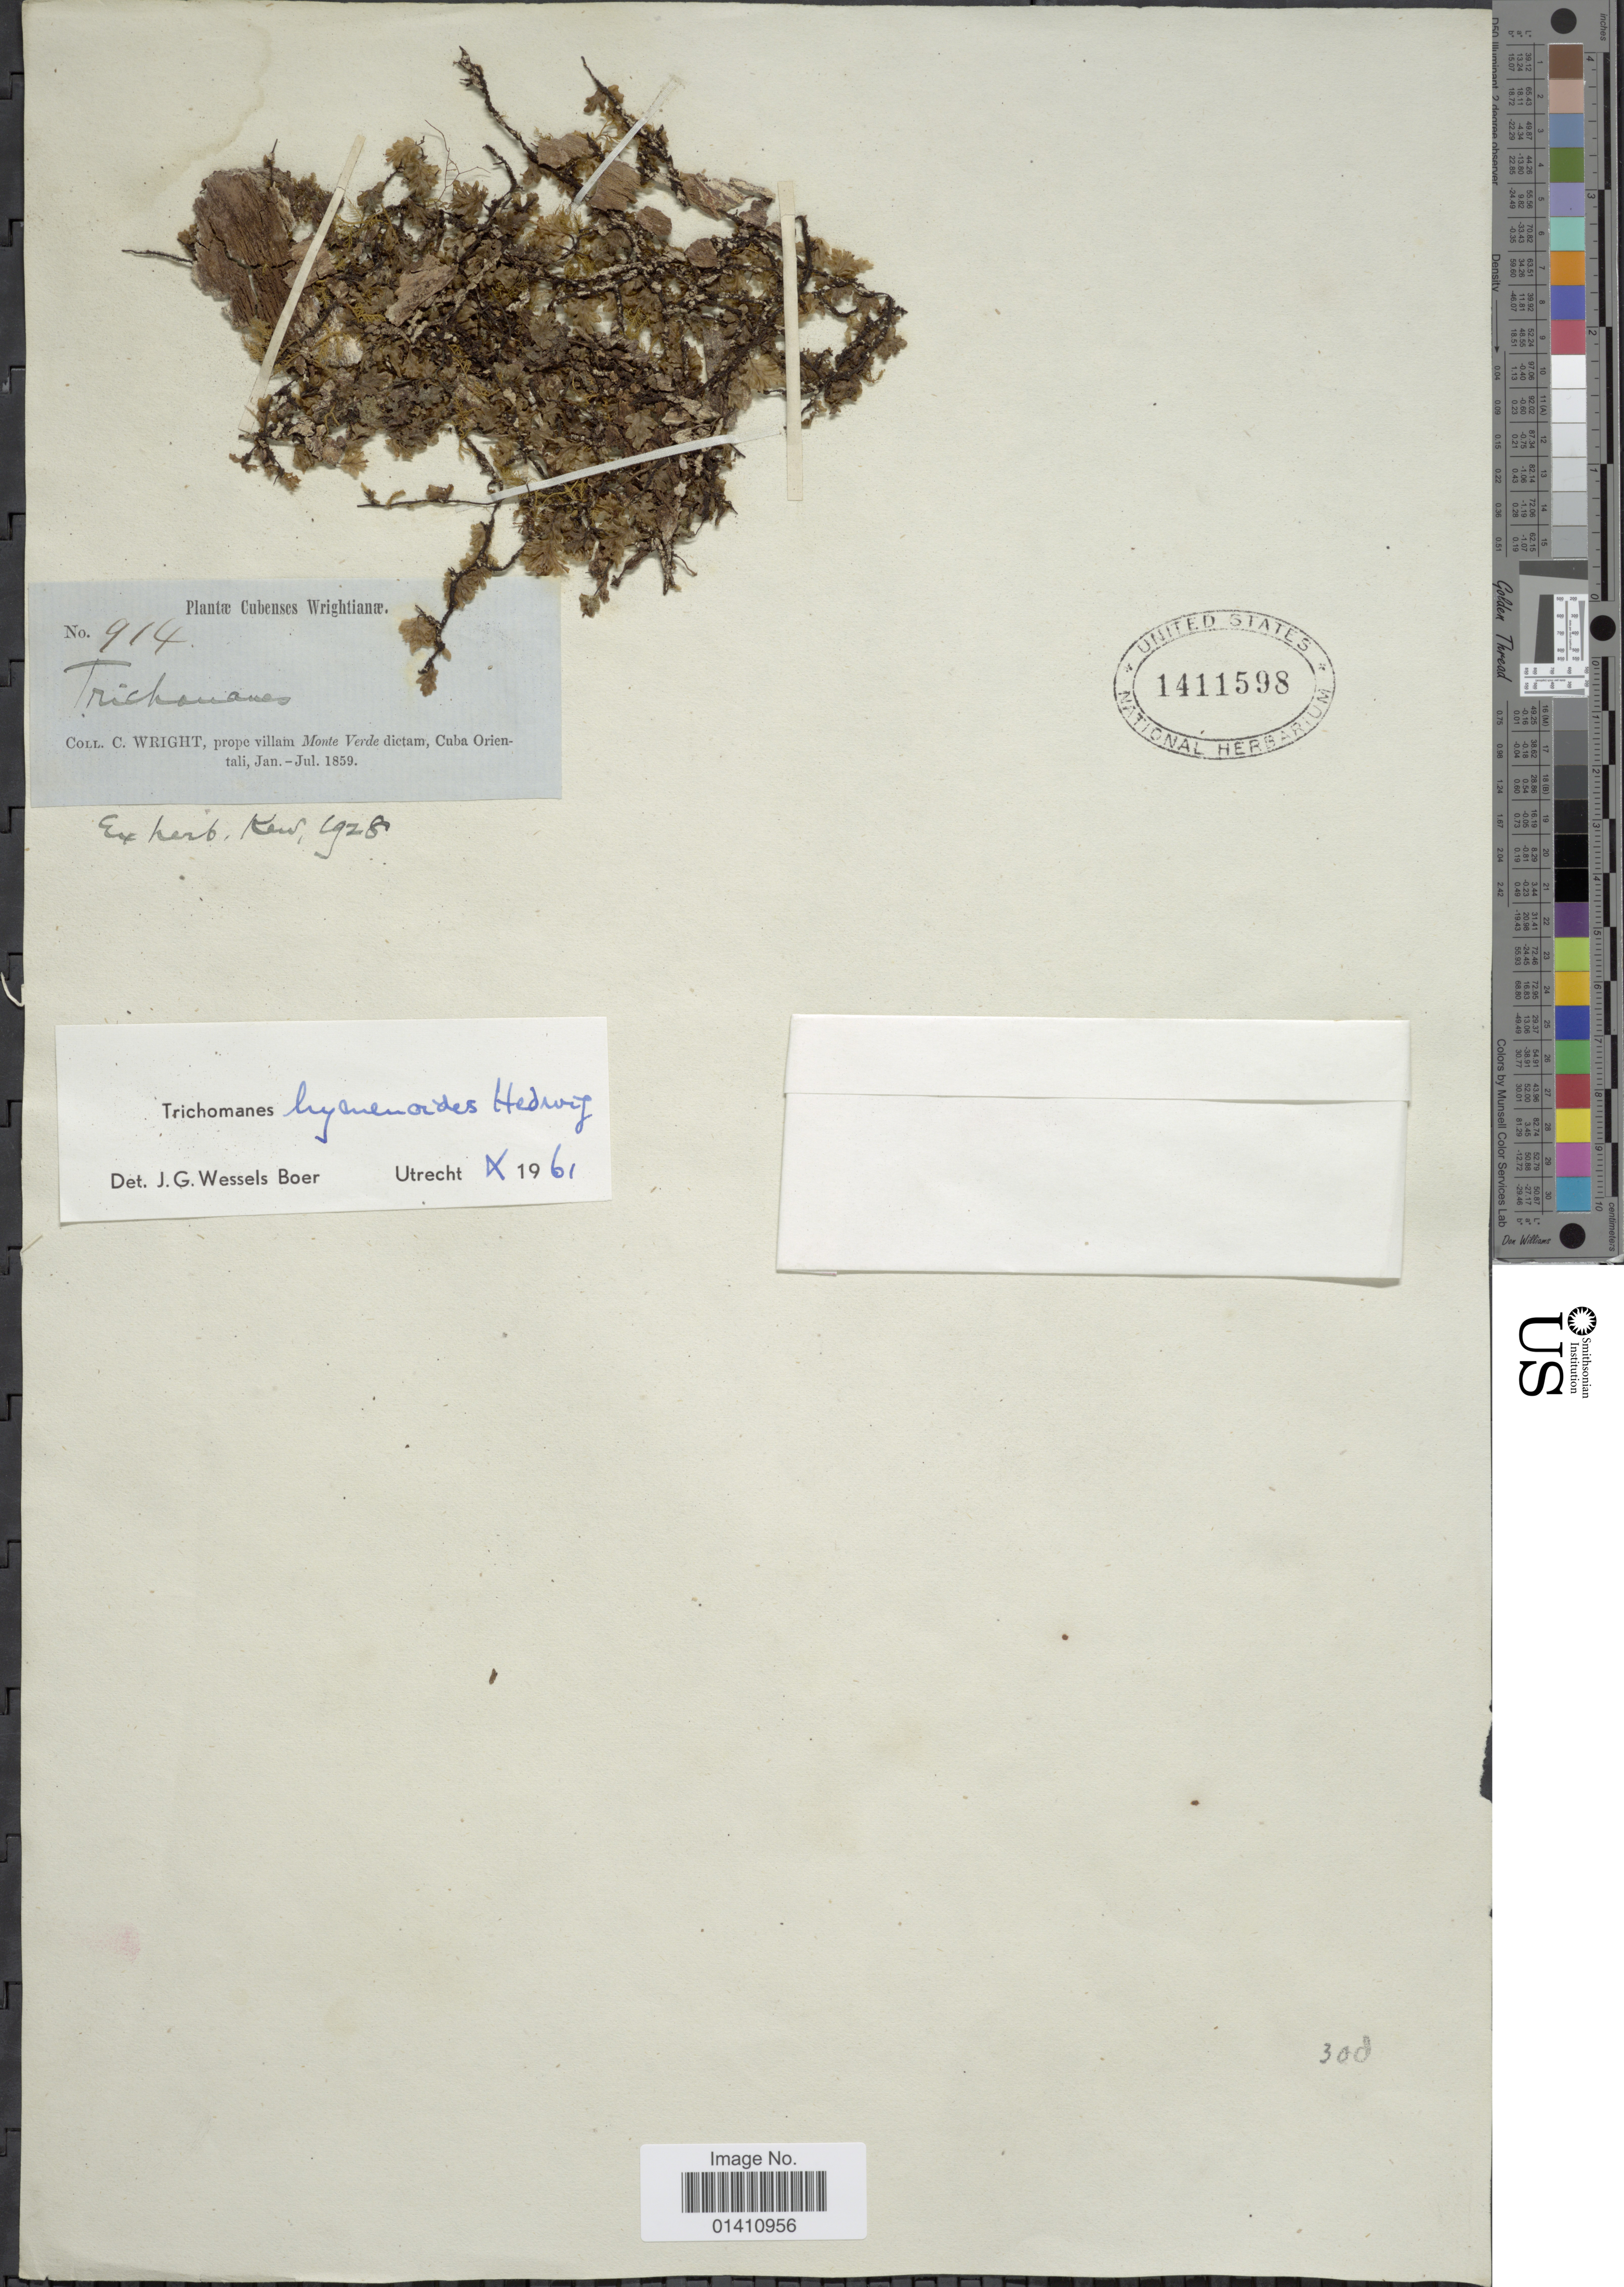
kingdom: Plantae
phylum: Tracheophyta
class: Polypodiopsida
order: Hymenophyllales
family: Hymenophyllaceae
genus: Didymoglossum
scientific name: Didymoglossum hymenoides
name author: (Hedw.) Copel.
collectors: C. Wright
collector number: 914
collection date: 1859-01/1859-07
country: Cuba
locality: Prope villam Monte Verde dictam, Cuba Orientali.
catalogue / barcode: US 1411598